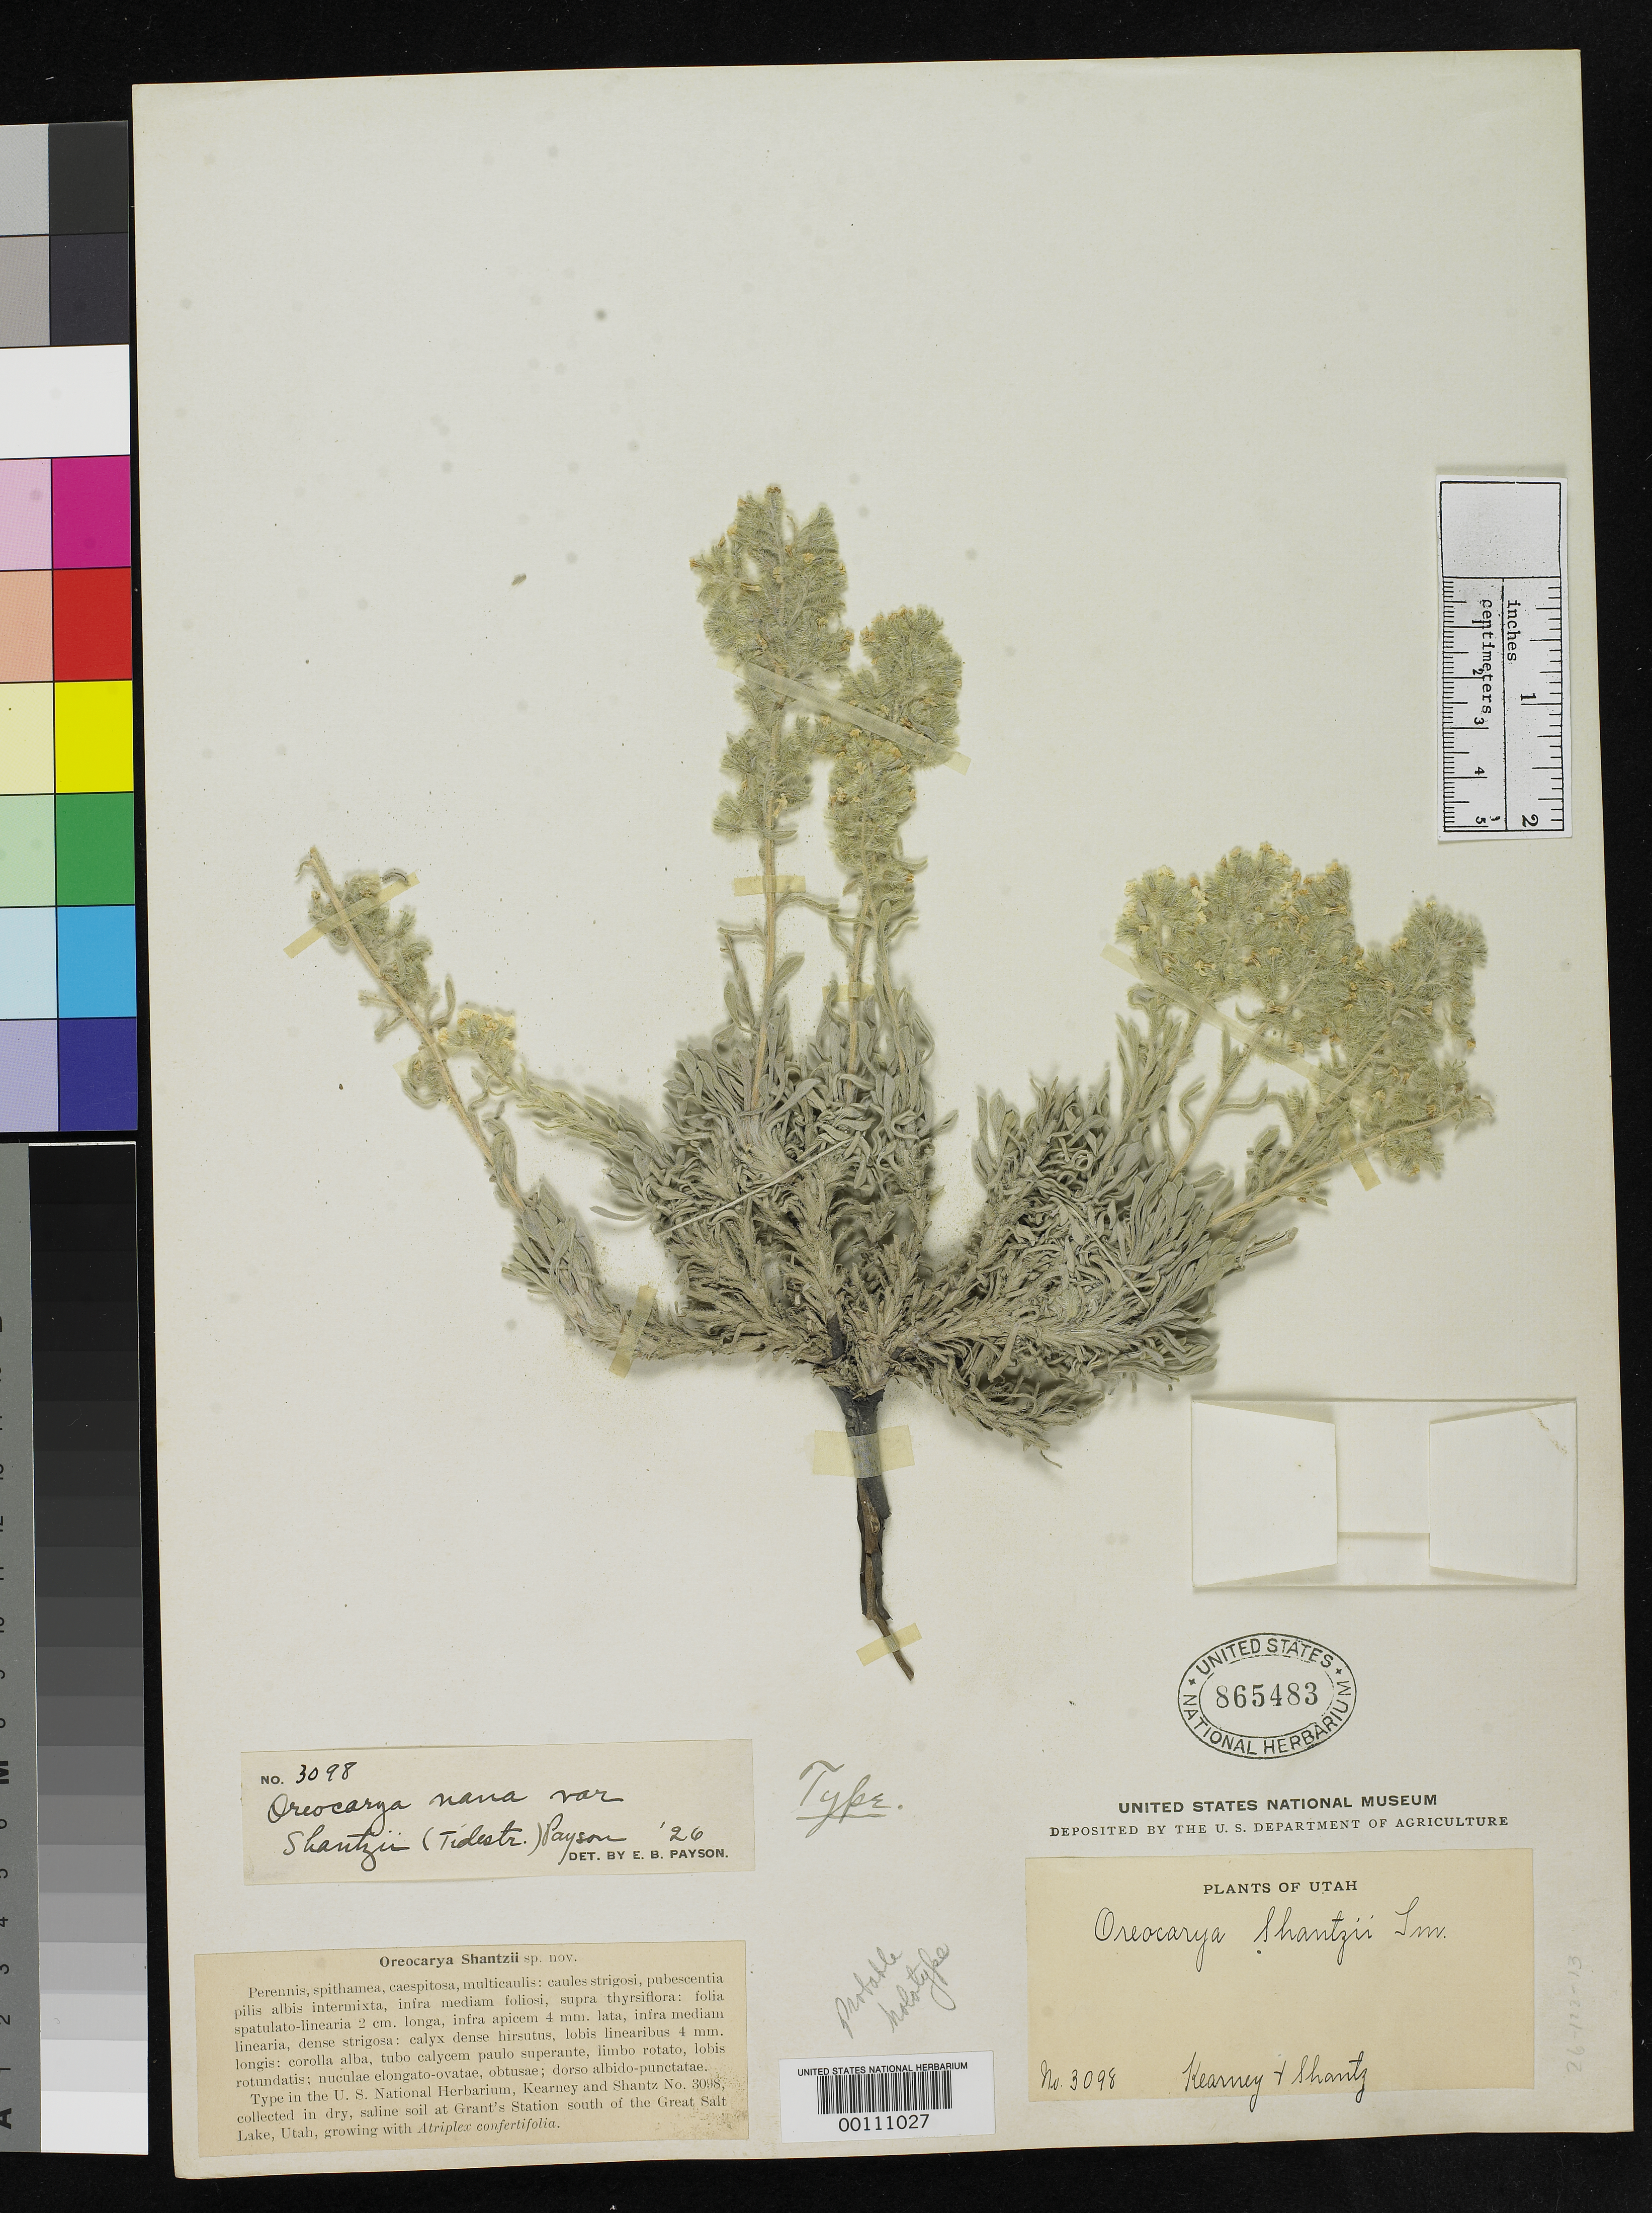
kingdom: Plantae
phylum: Tracheophyta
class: Magnoliopsida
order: Boraginales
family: Boraginaceae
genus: Oreocarya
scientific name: Oreocarya shantzii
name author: Tidestr.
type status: Holotype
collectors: T. H. Kearney & H. Shantz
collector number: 3098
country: United States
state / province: Utah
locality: Grant's Station, south of Great Salt Lake.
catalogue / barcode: US 865483